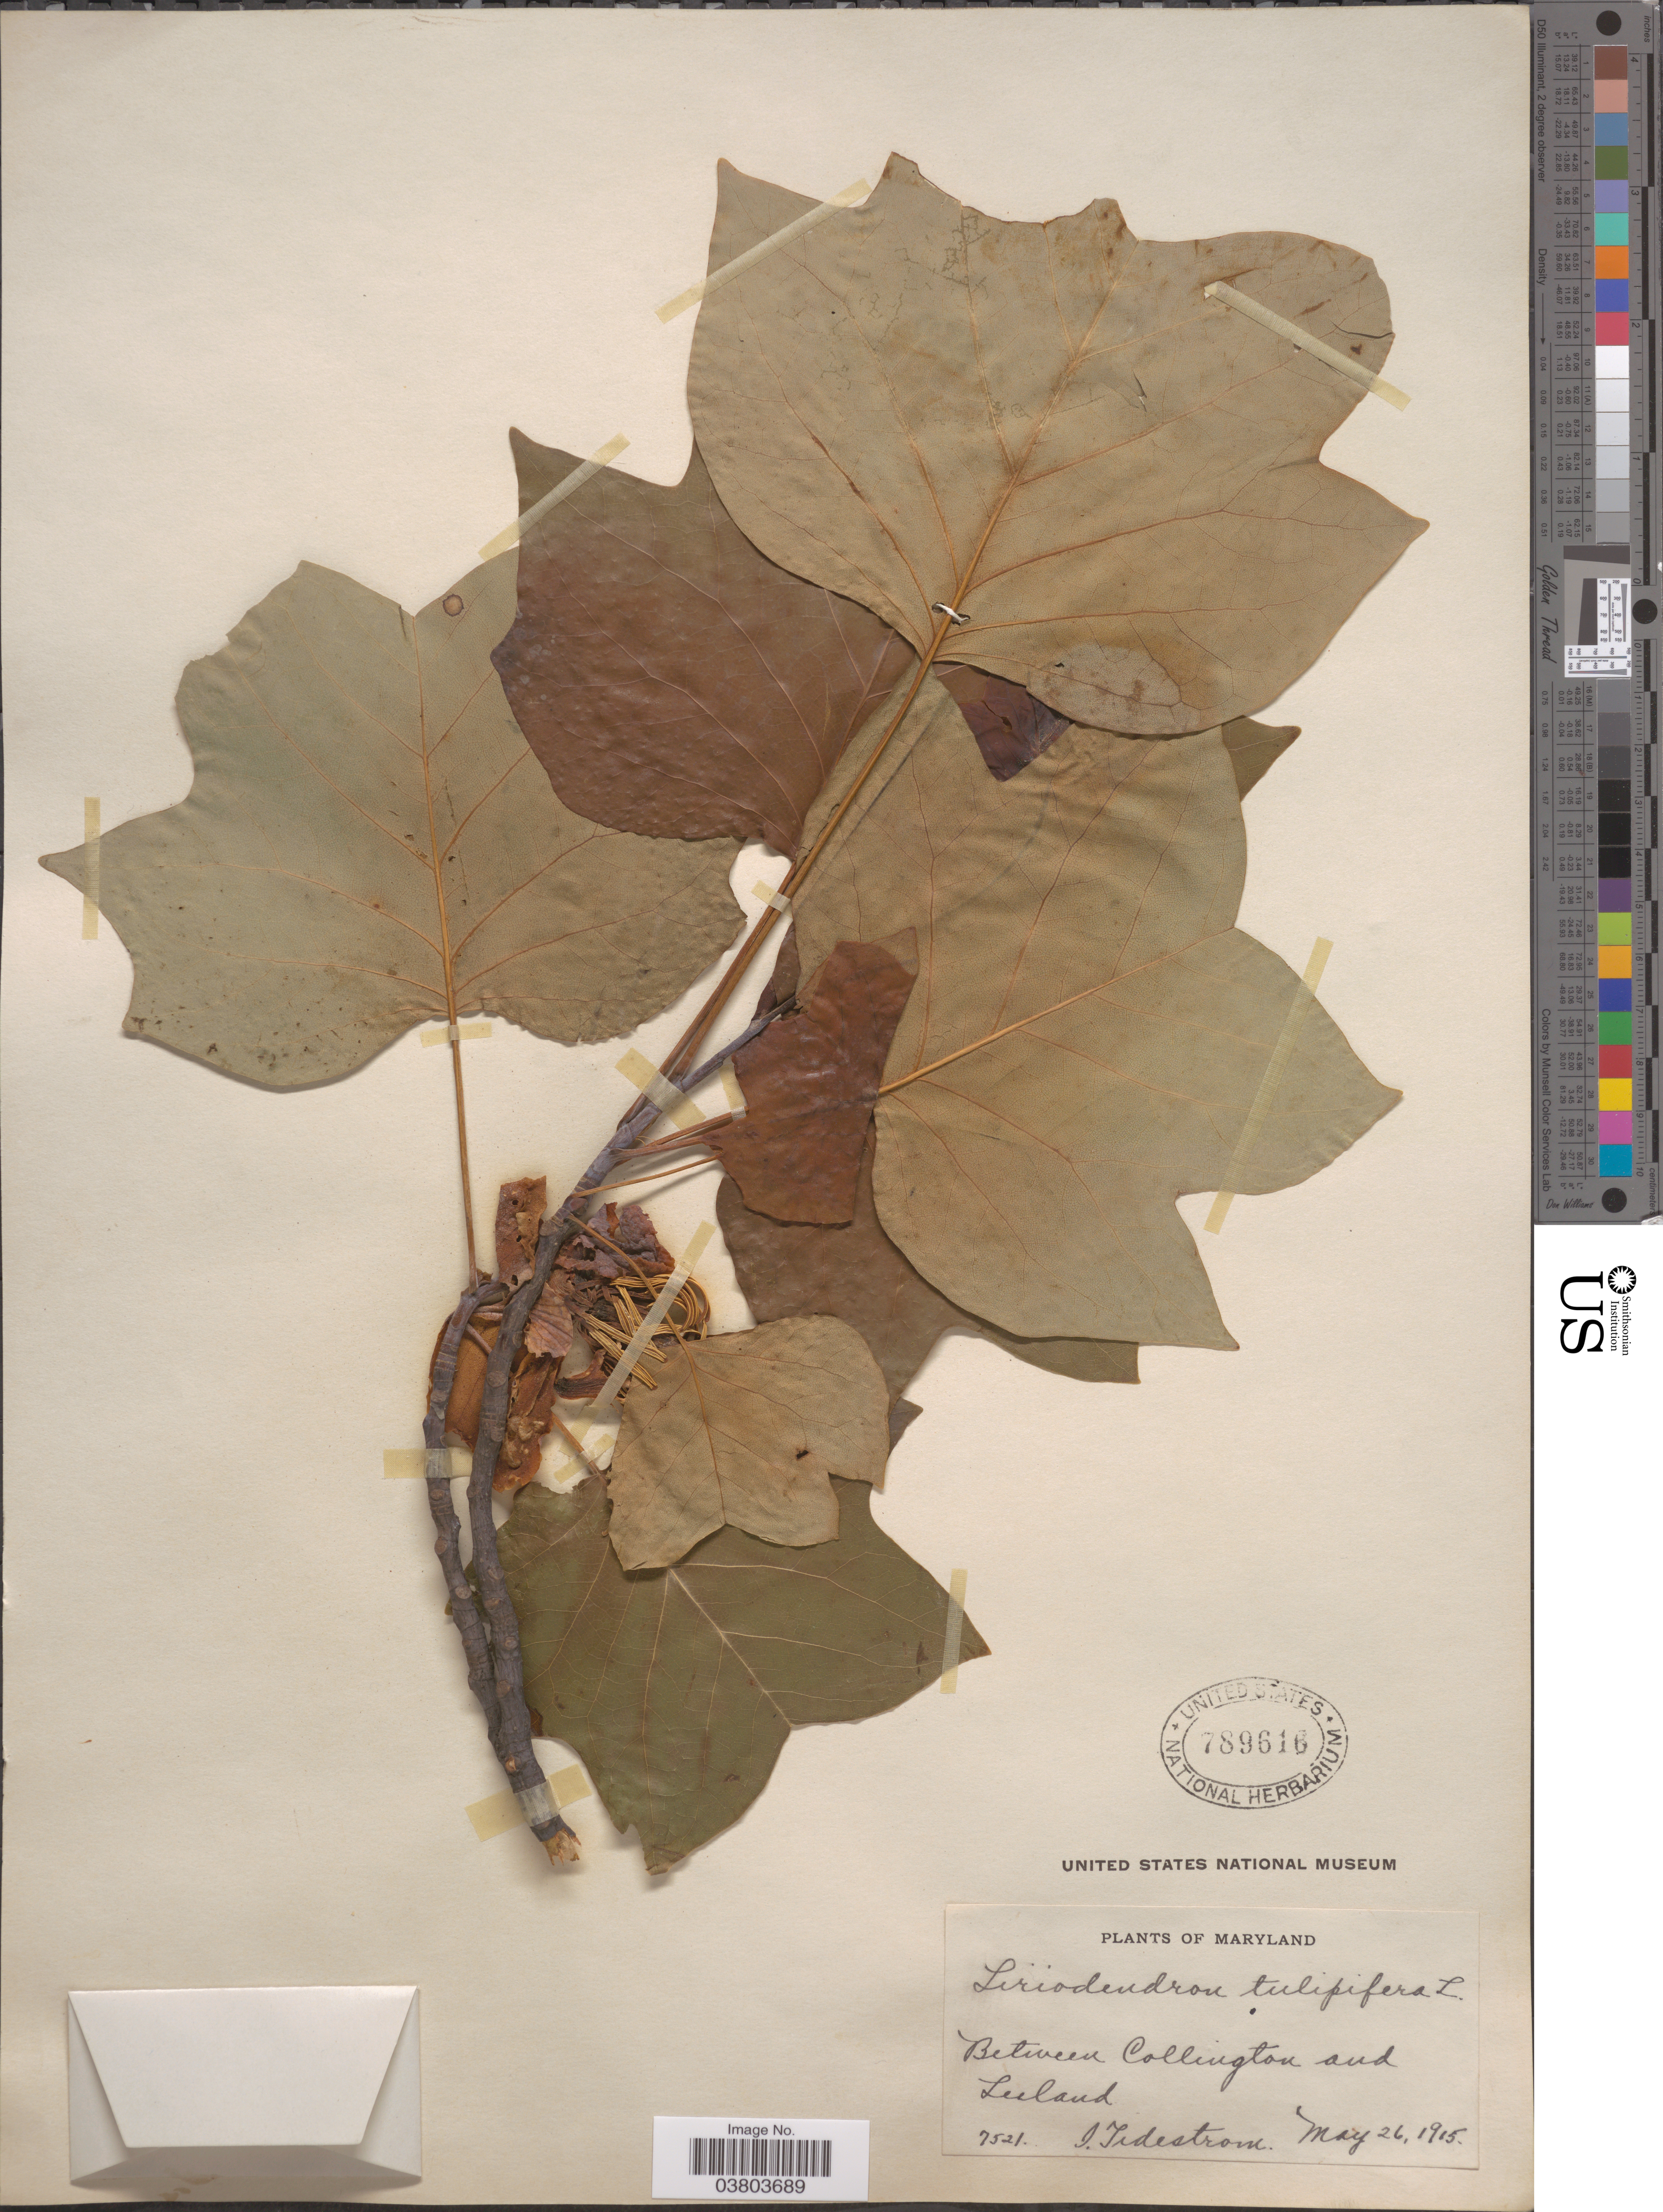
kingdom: Plantae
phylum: Tracheophyta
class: Magnoliopsida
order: Magnoliales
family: Magnoliaceae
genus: Liriodendron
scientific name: Liriodendron tulipifera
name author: L.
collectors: I. F. Tidestrom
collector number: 7521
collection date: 1915-05-26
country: United States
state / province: Maryland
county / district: Prince George's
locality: Between Collington and Leeland.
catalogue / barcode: US 789616